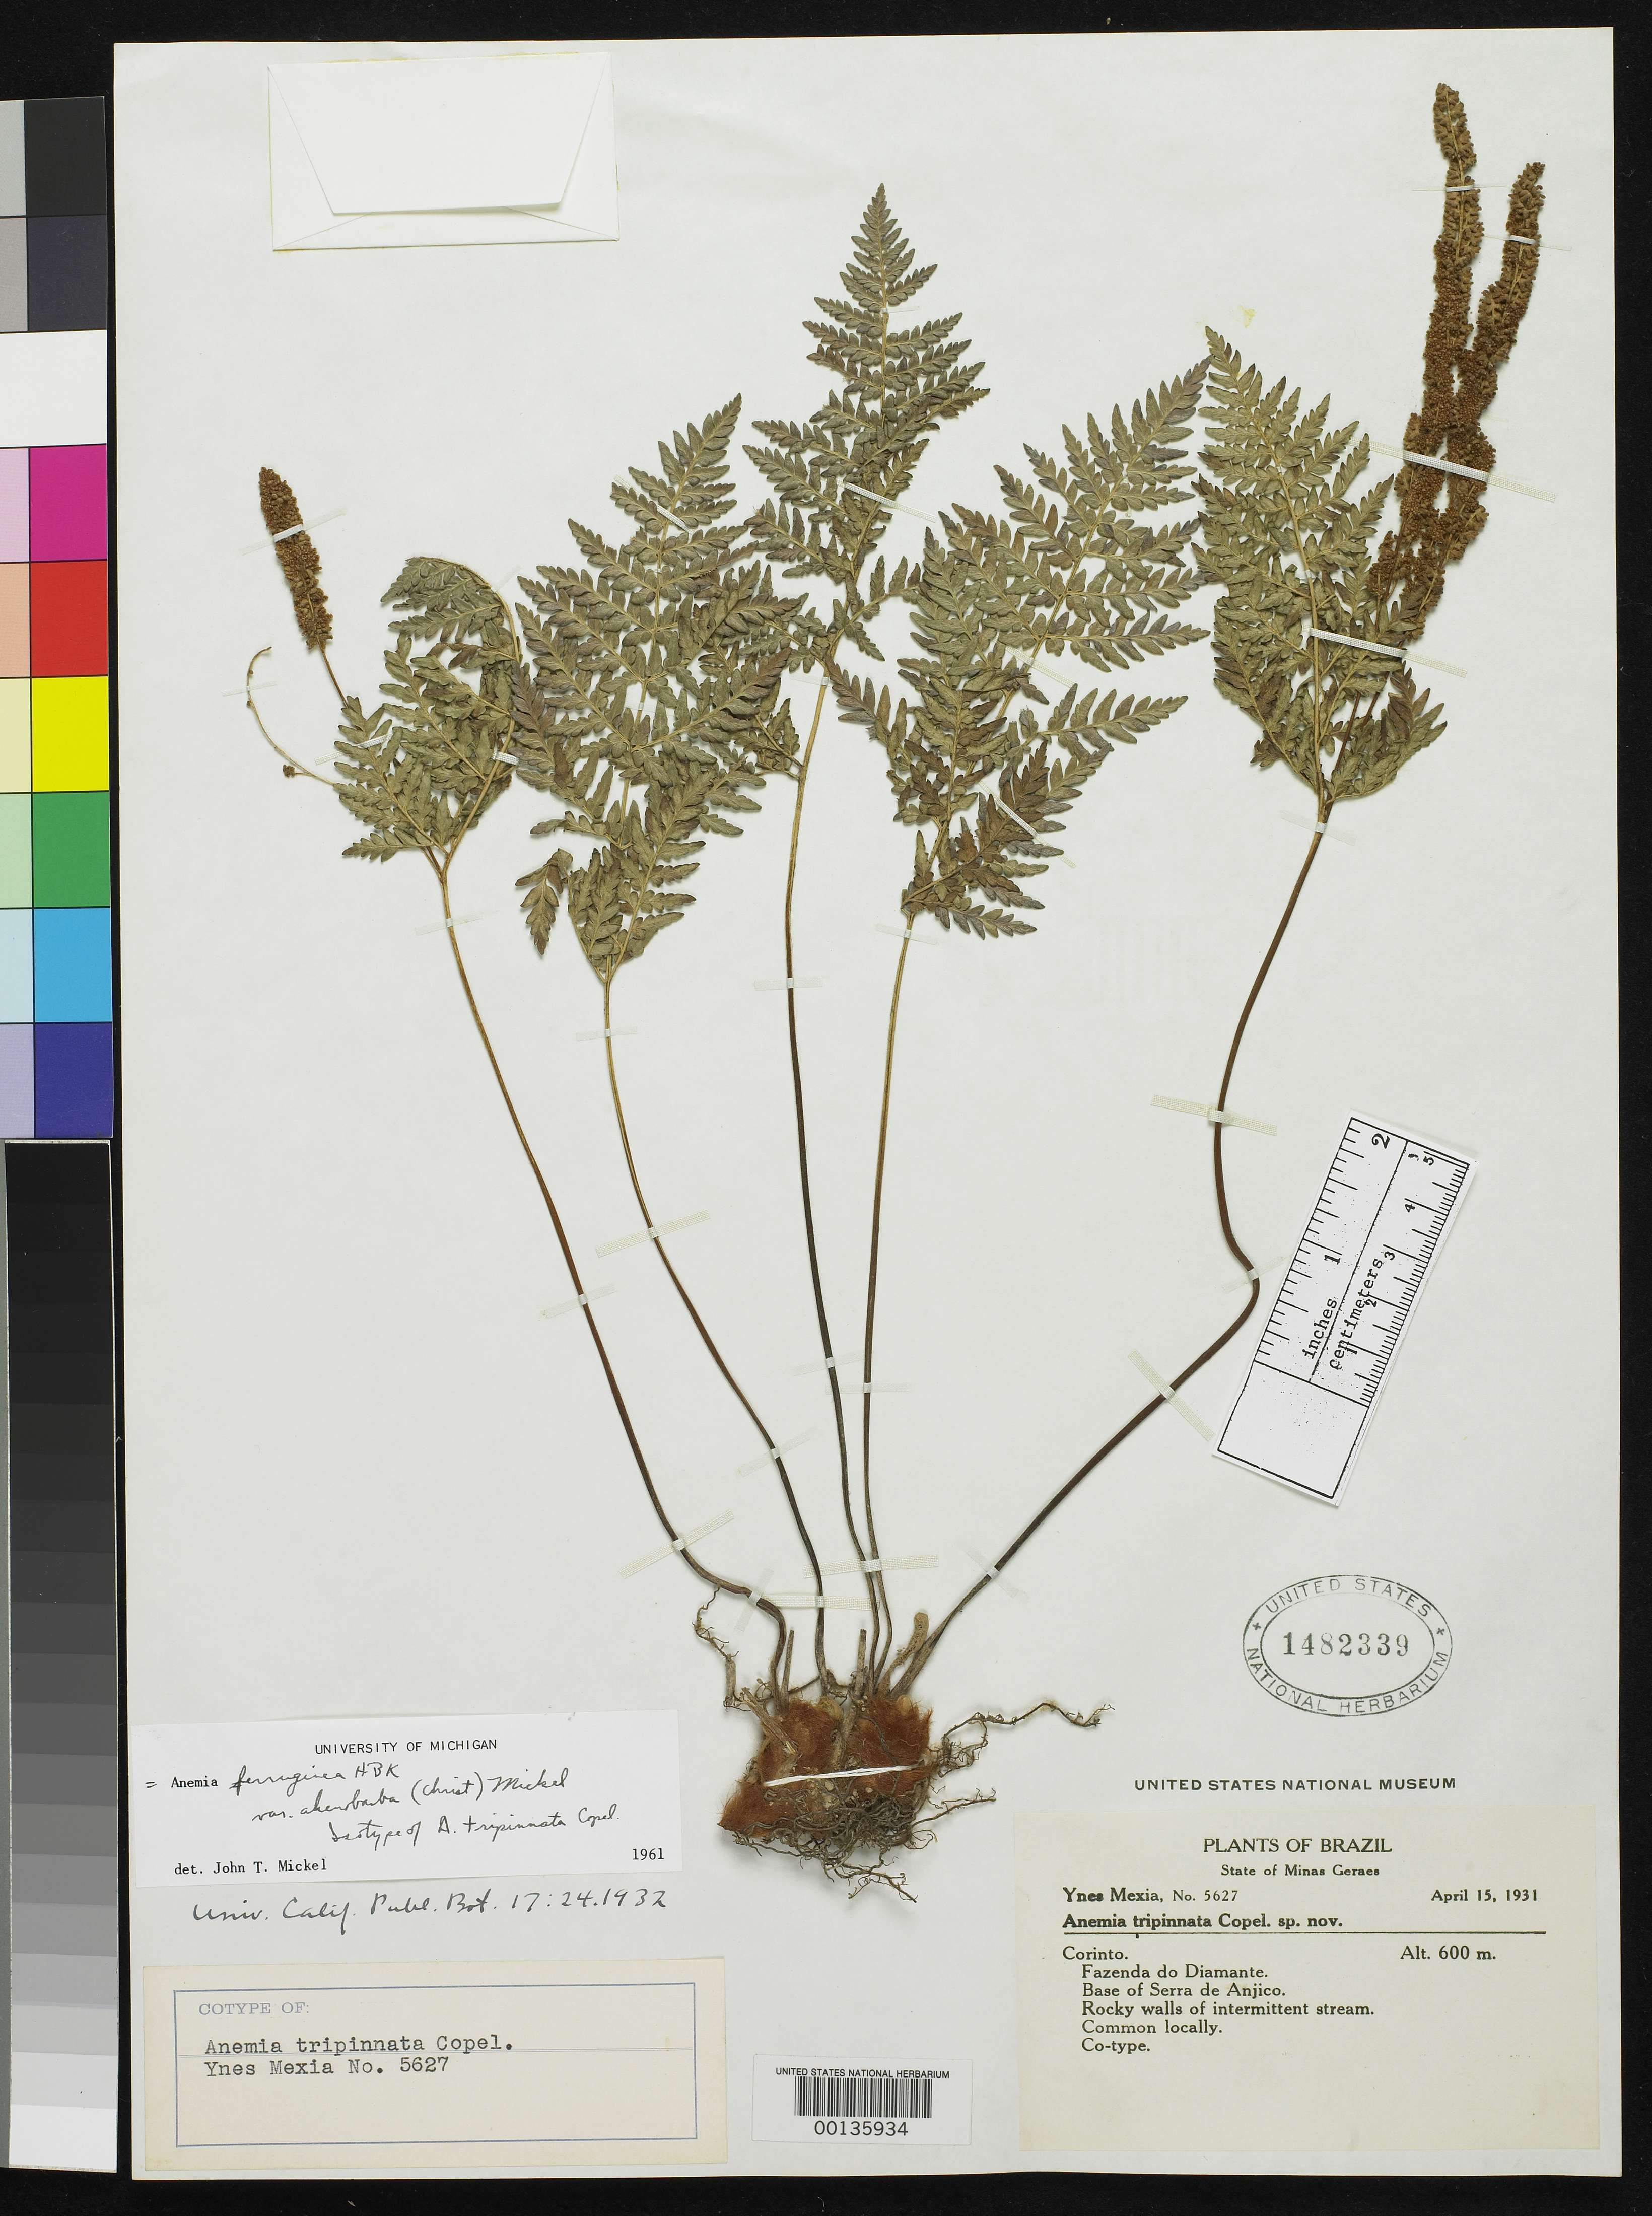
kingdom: Plantae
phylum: Tracheophyta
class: Polypodiopsida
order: Schizaeales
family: Anemiaceae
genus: Anemia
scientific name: Anemia tripinnata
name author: Copel.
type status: Isotype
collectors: Y. Mexia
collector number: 5627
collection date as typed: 15 Apr 1931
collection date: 1931-04-15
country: Brazil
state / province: Minas Gerais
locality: Fazenda do Diamante, base of Serra de Anjico.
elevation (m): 600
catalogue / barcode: US 1482339